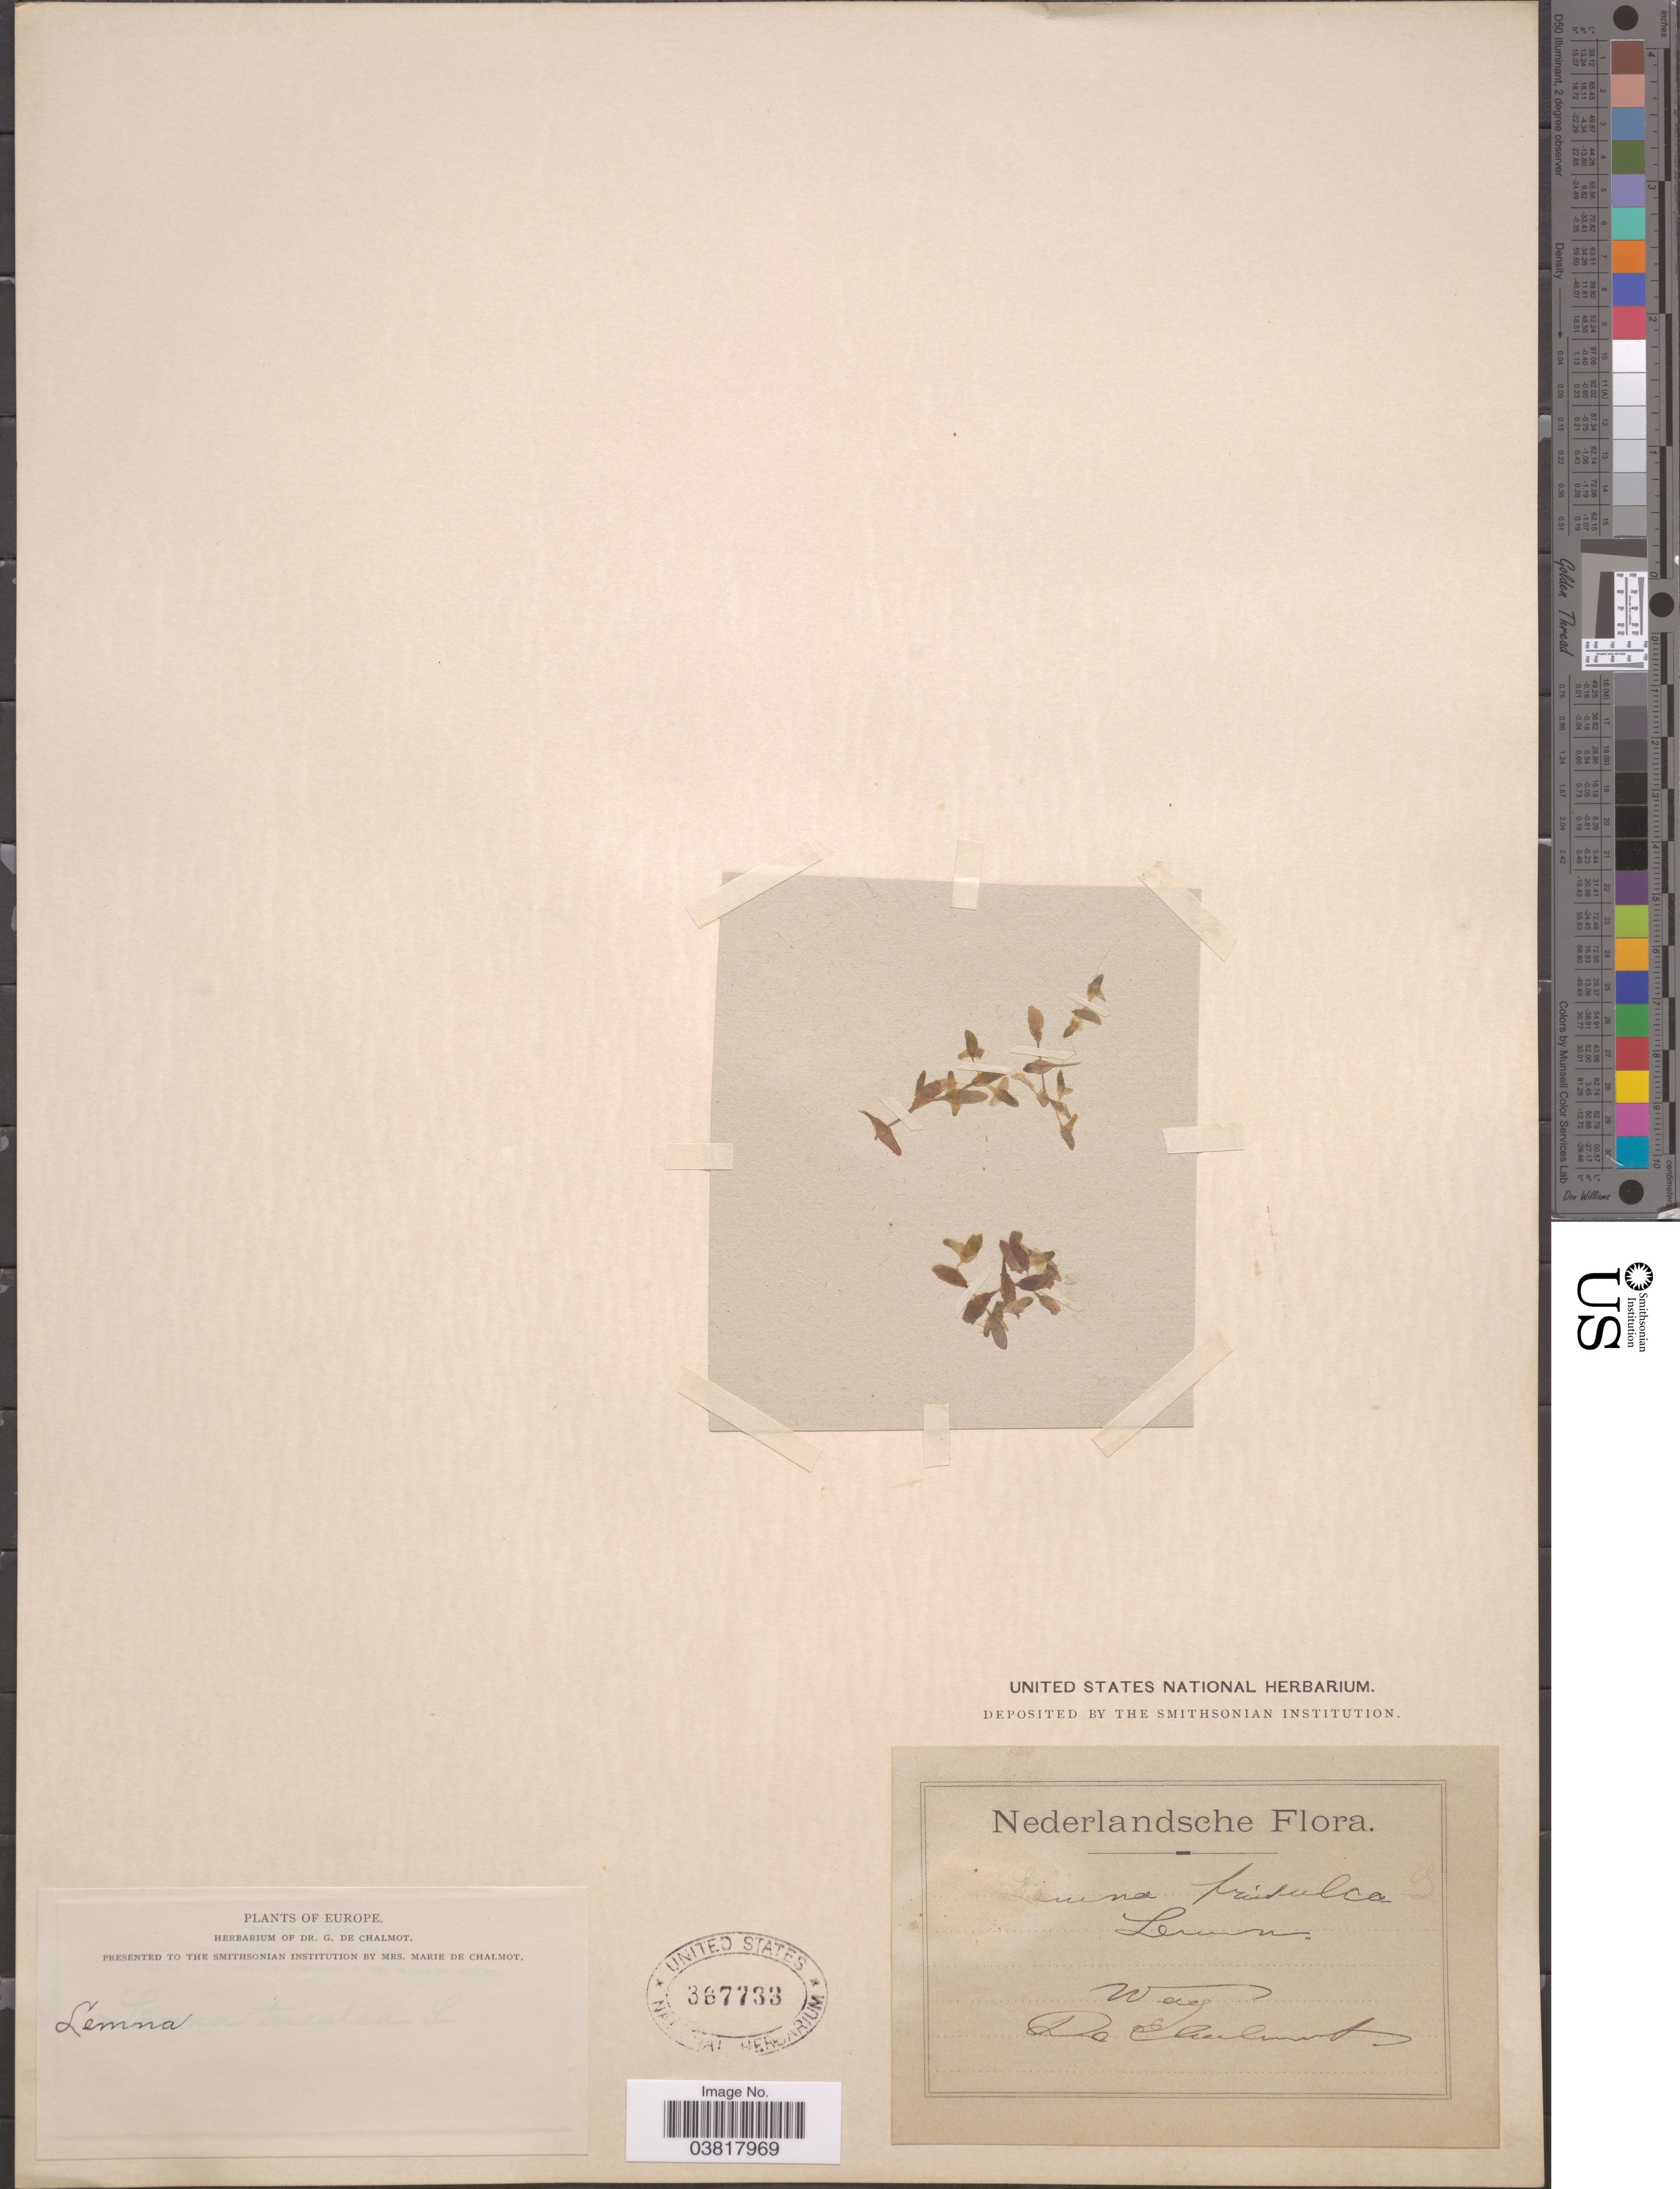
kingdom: Plantae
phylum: Tracheophyta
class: Liliopsida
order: Alismatales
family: Araceae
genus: Lemna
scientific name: Lemna trisulca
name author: L.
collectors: G. de Chalmot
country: Netherlands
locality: Wag.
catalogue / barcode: US 367733